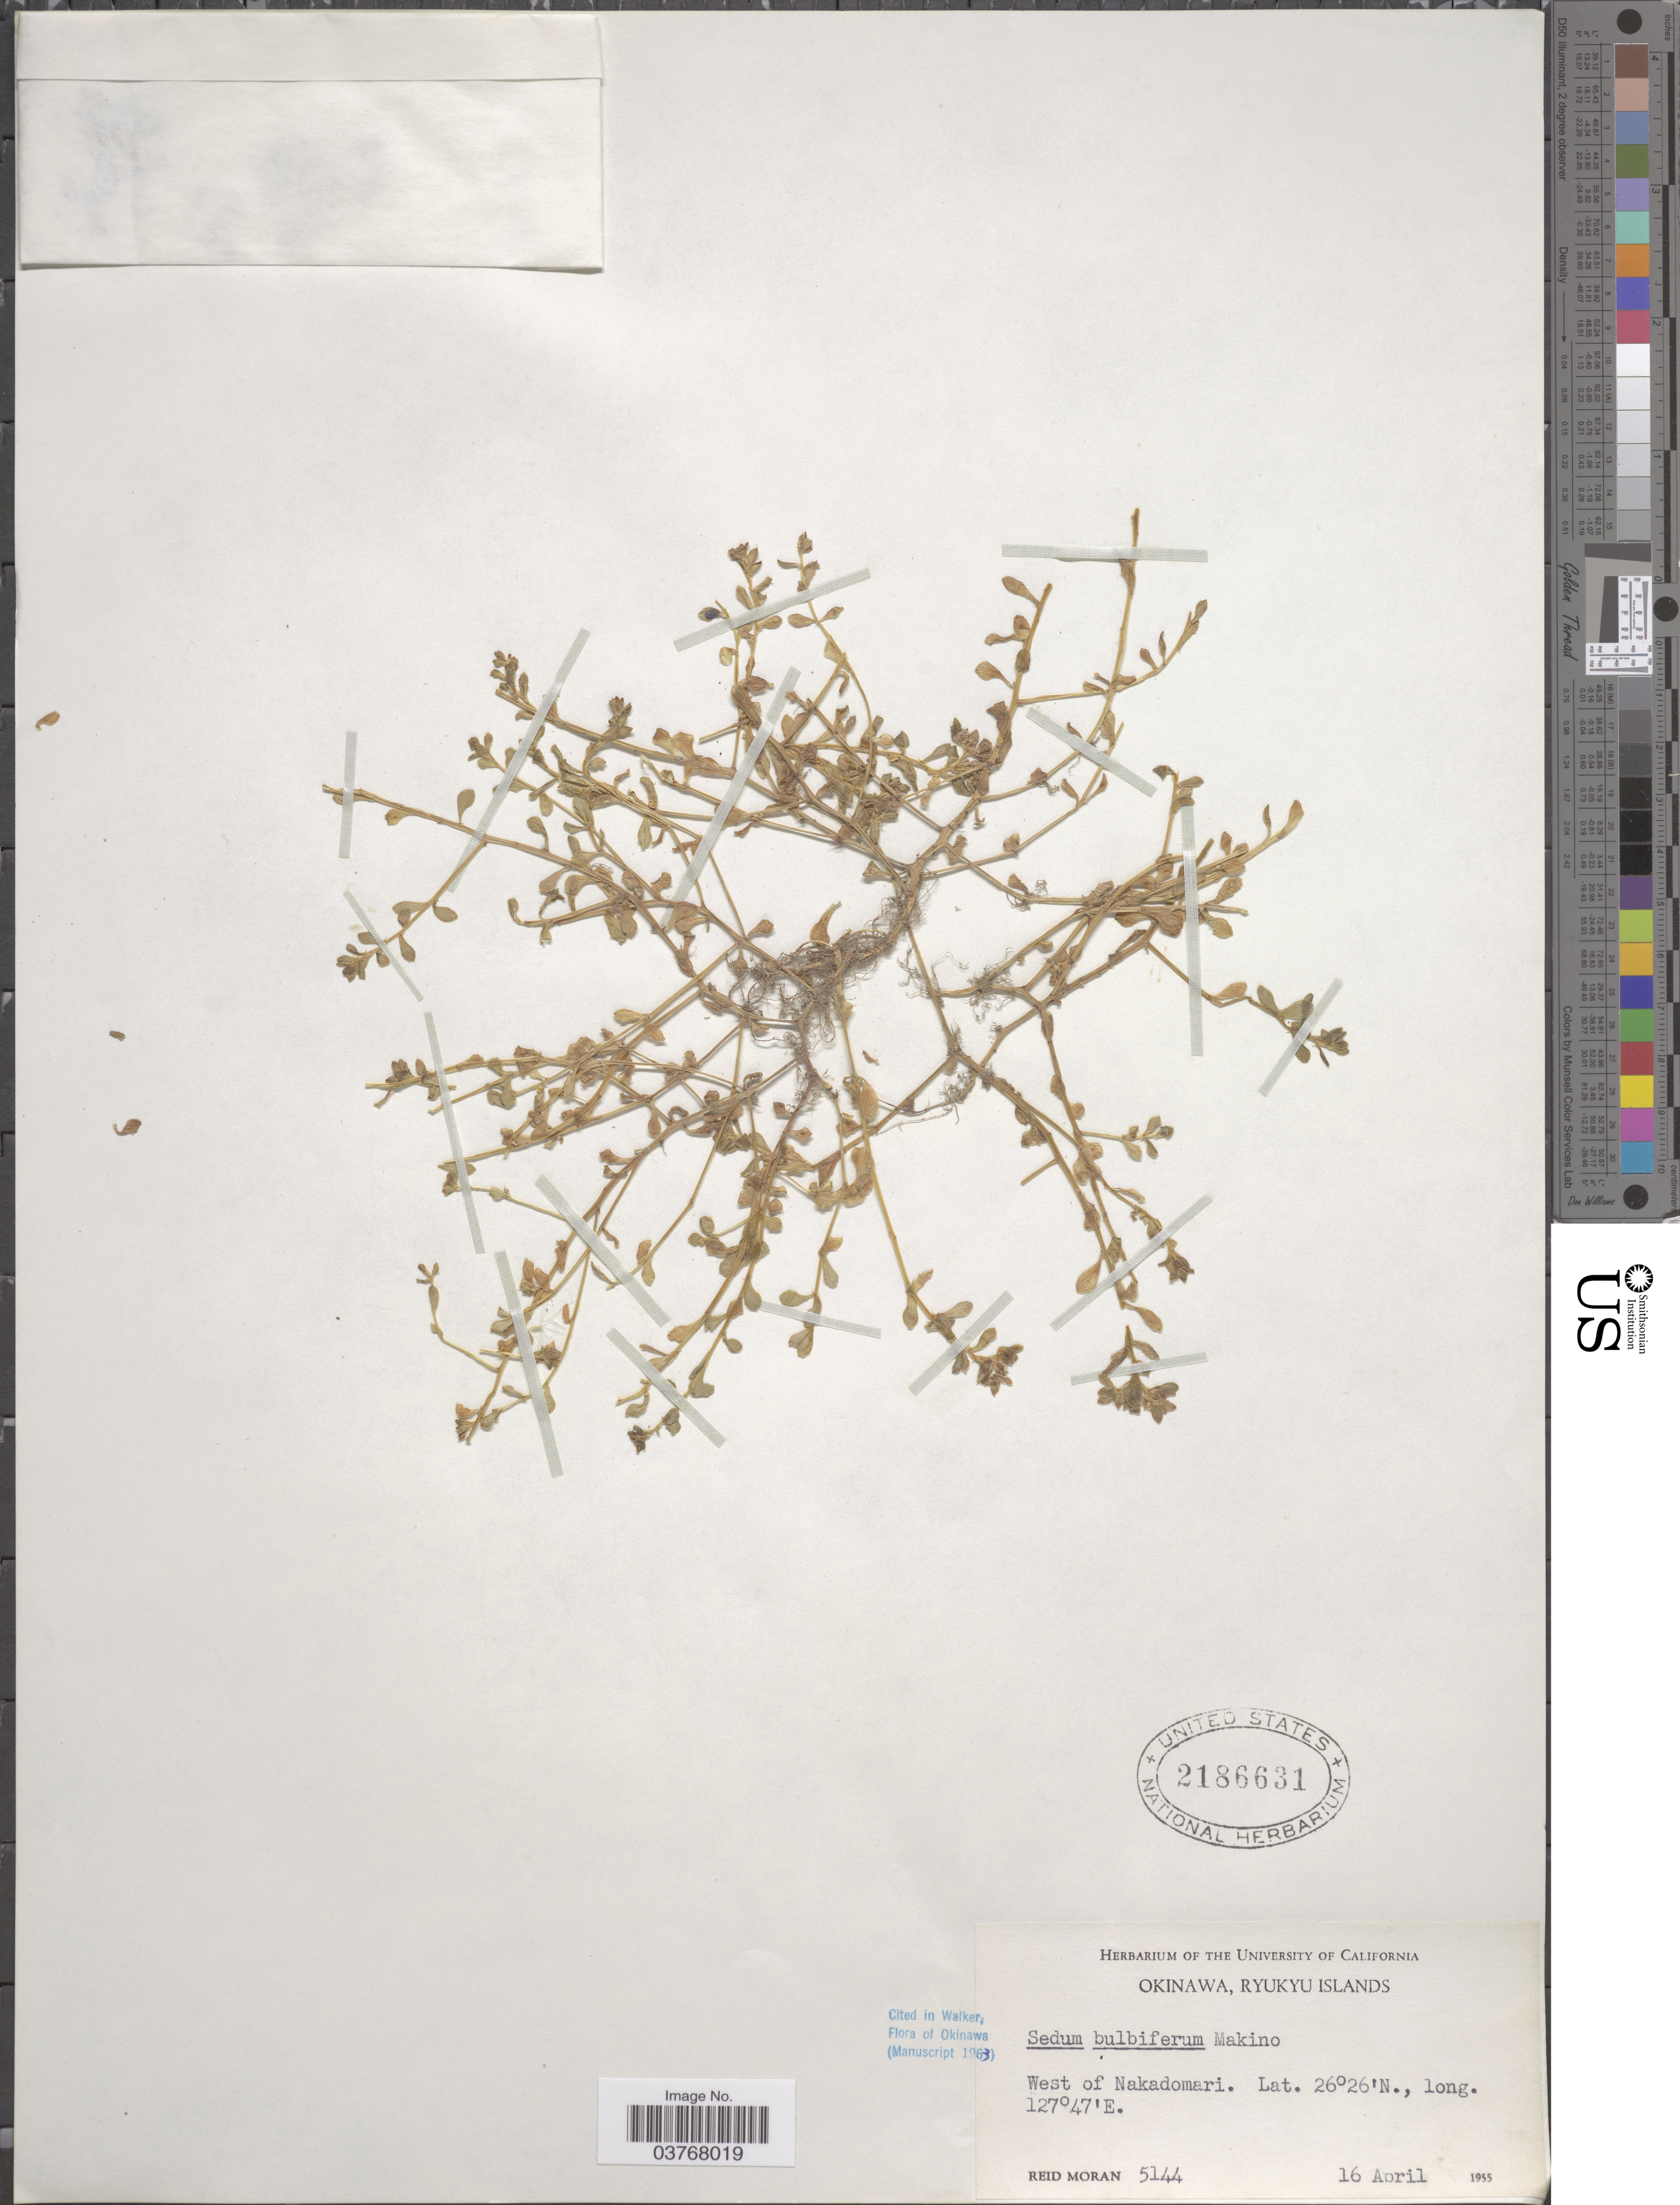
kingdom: Plantae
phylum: Tracheophyta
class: Magnoliopsida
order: Saxifragales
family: Crassulaceae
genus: Sedum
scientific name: Sedum bulbiferum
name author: Makino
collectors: R. Moran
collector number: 5144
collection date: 1955-04-16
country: Japan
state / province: Okinawa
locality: Ryukyu Islands. West of Nakadomari.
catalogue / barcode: US 2186631